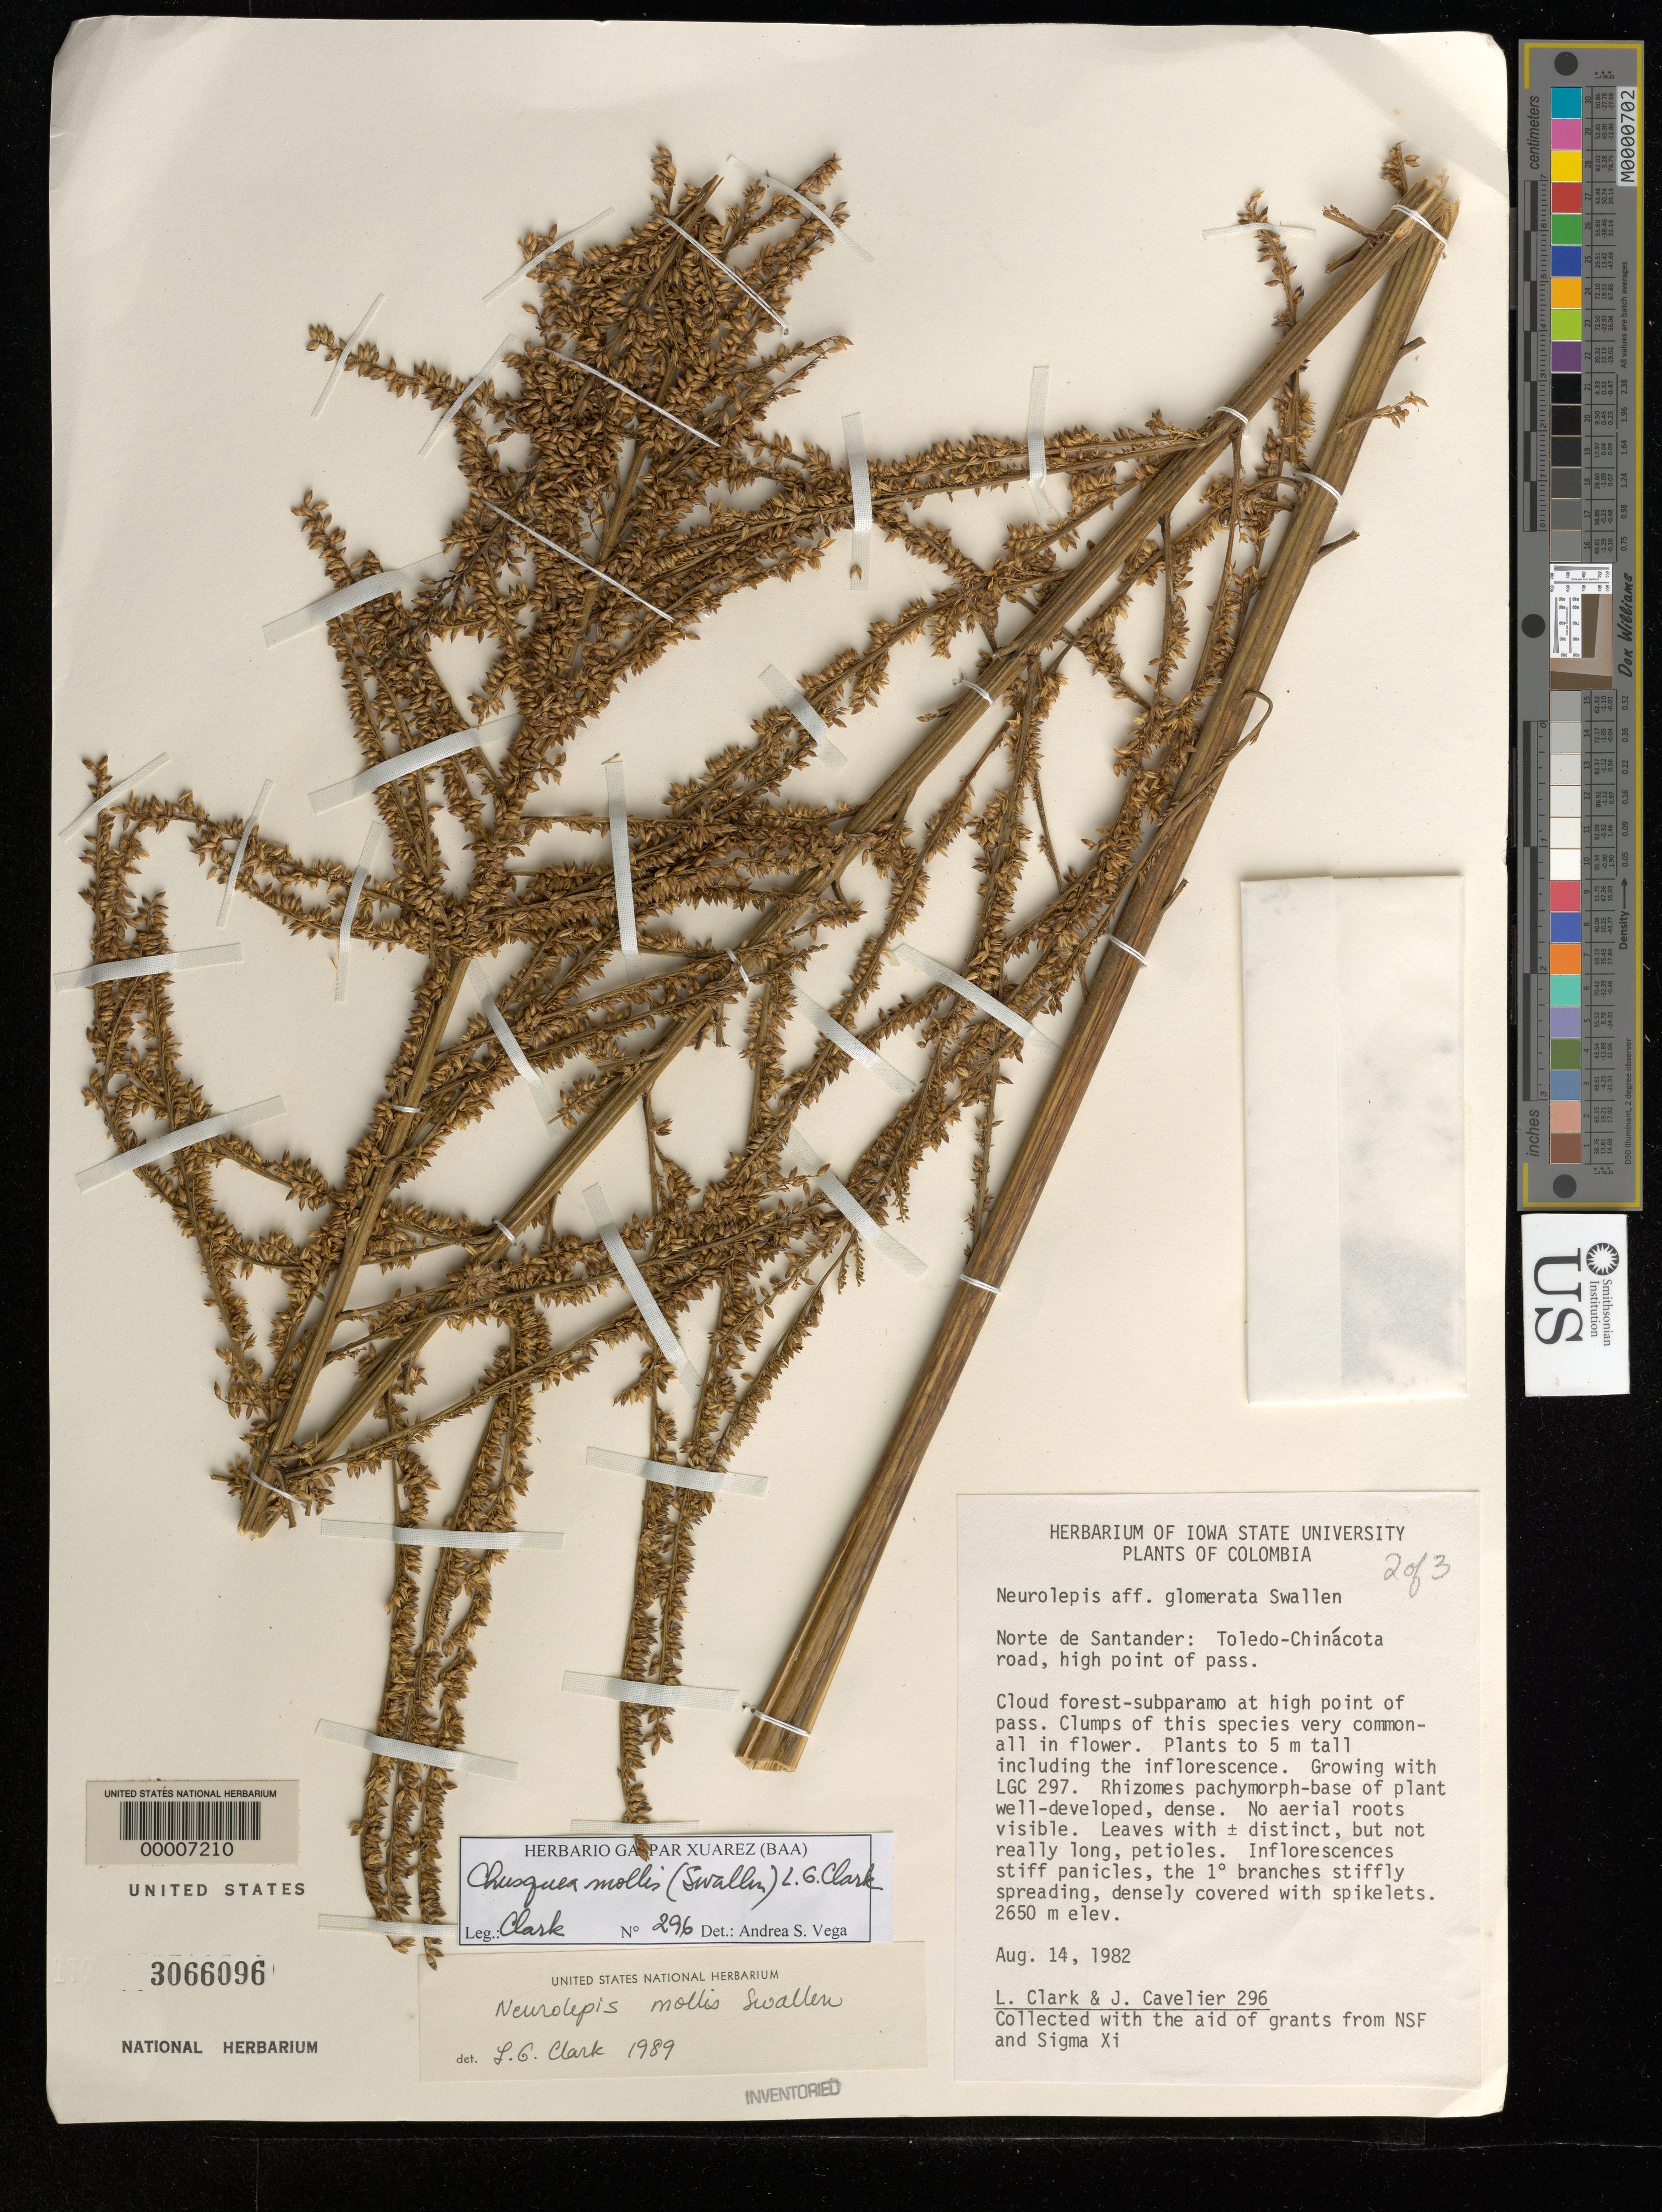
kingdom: Plantae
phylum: Tracheophyta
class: Liliopsida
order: Poales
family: Poaceae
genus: Chusquea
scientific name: Chusquea mollis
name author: (Swallen) L.G. Clark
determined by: Vega, A. S.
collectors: L. G. Clark & J. Cavelier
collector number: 296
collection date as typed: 14 Aug 1982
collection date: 1982-08-14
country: Colombia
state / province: Norte de Santander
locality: Toledo-China Cota road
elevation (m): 2650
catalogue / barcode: US 3066096